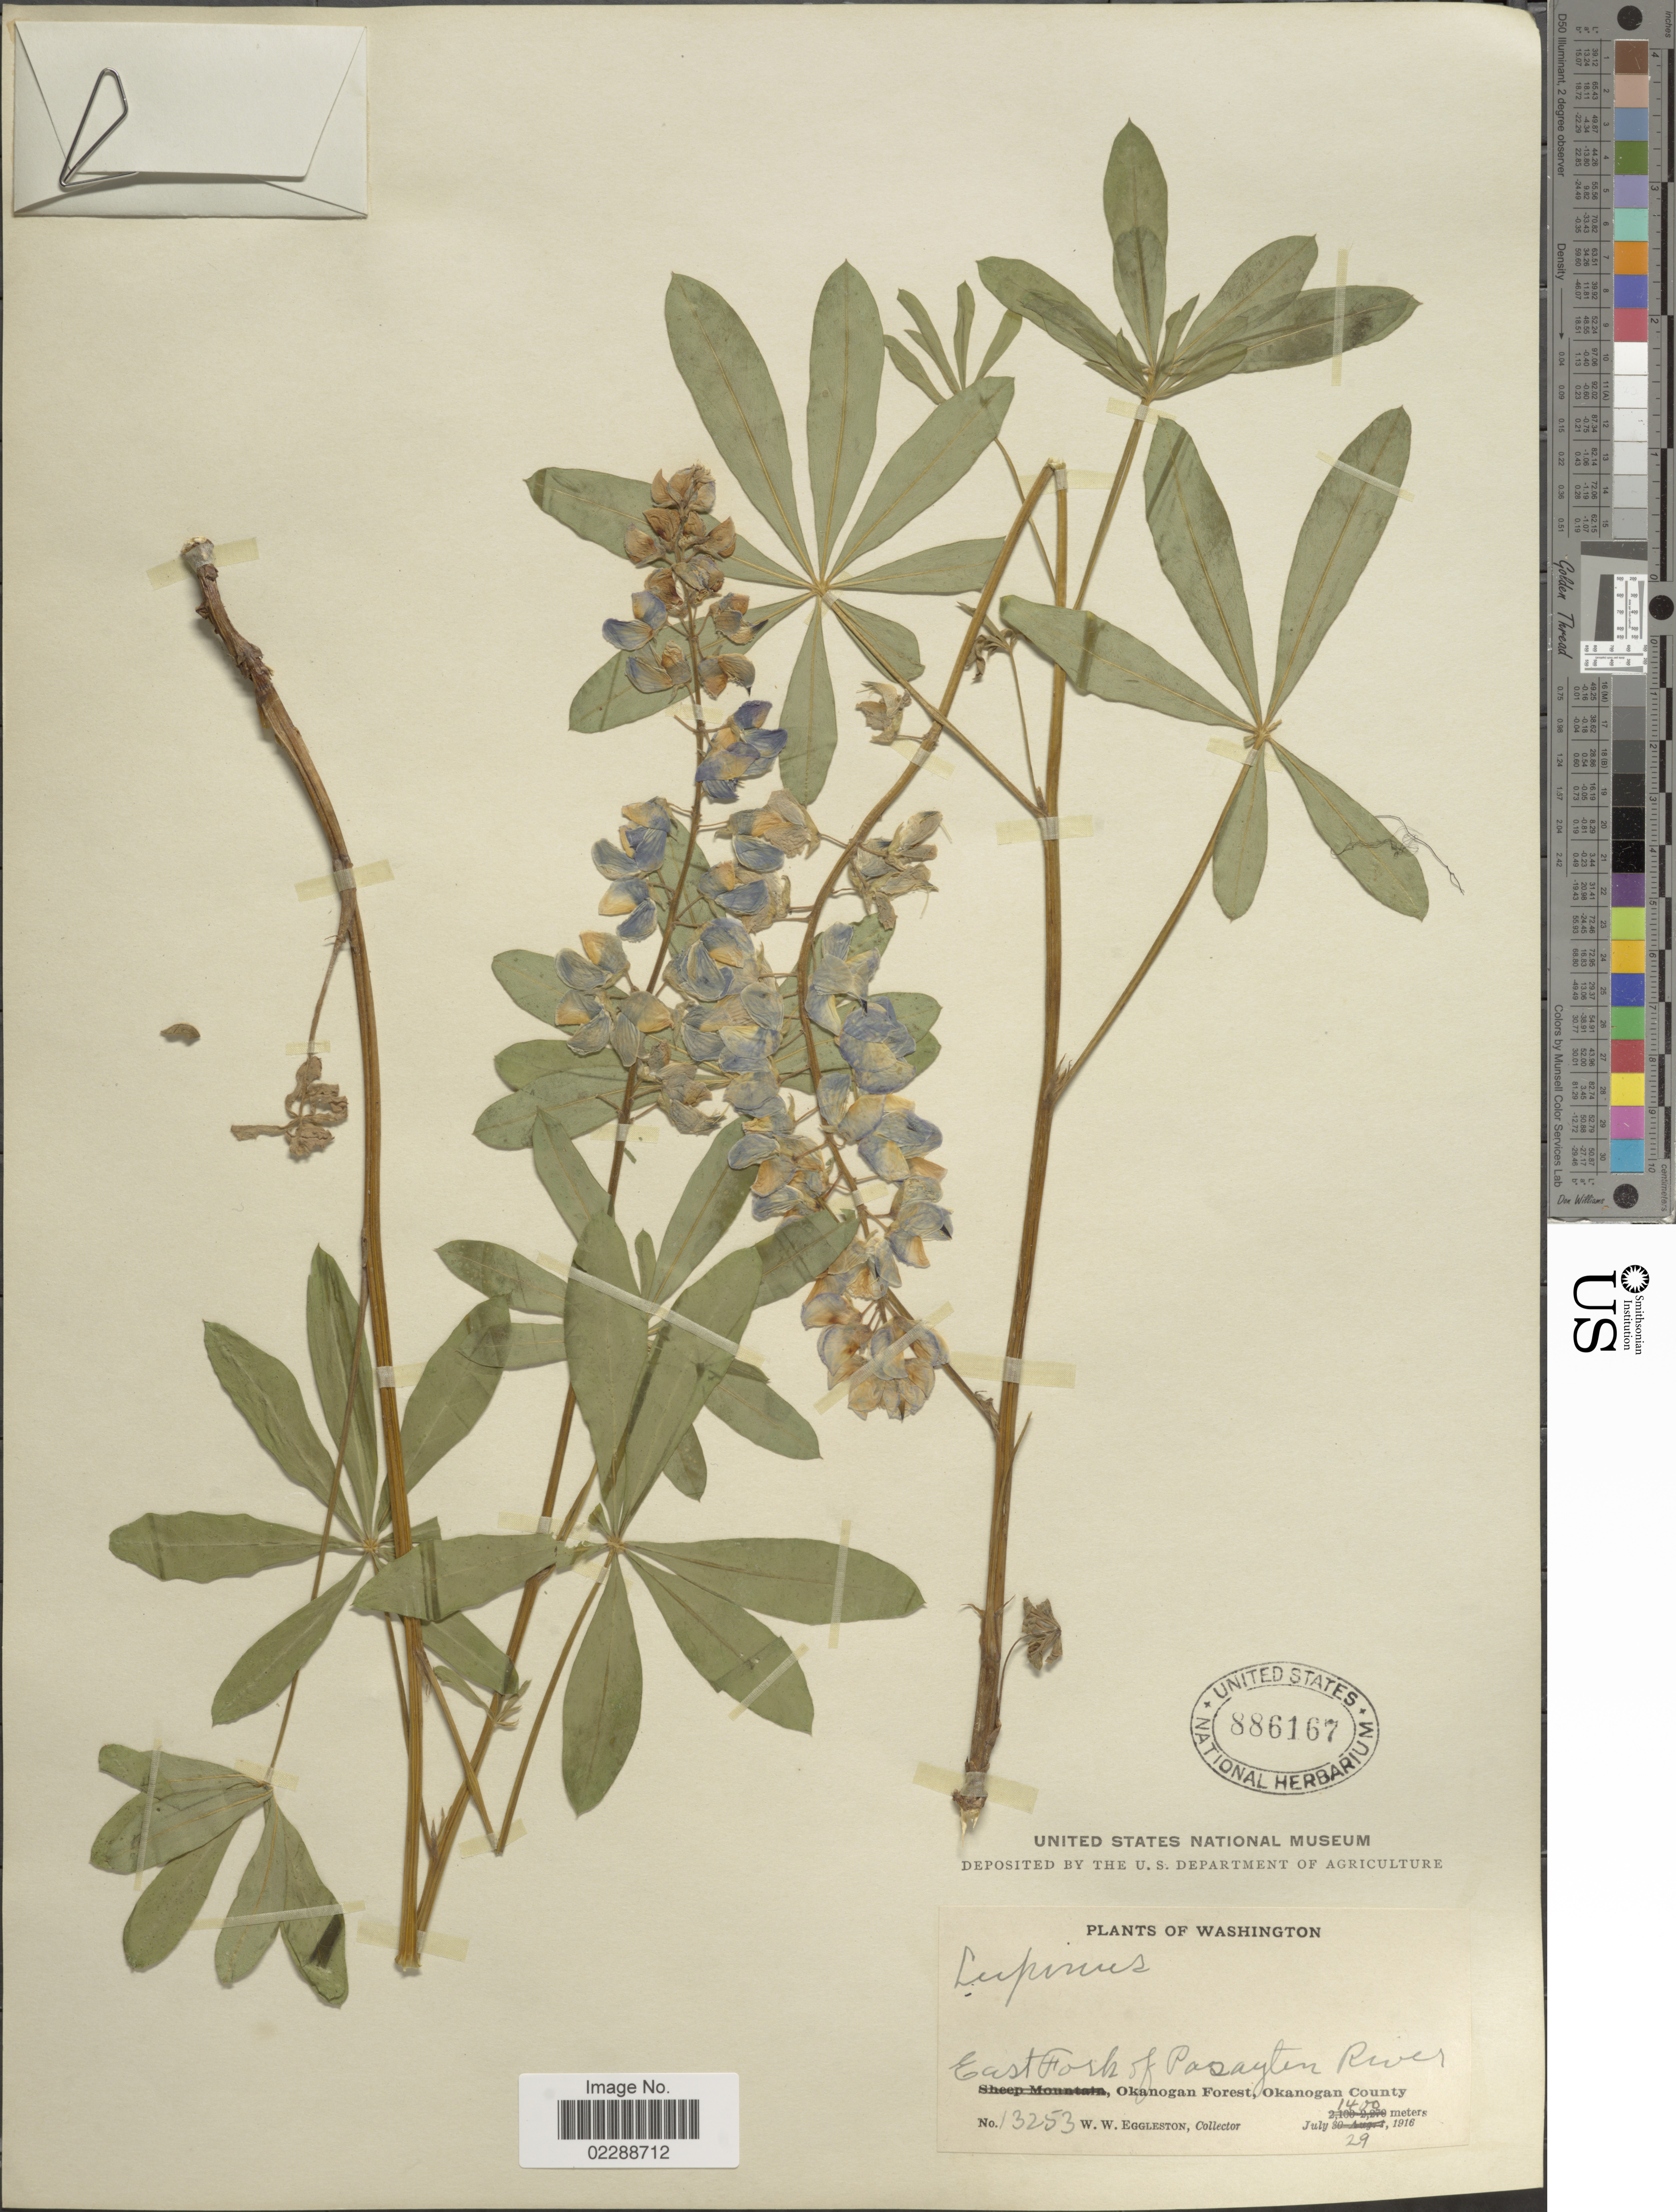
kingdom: Plantae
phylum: Tracheophyta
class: Magnoliopsida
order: Fabales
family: Fabaceae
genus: Lupinus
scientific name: Lupinus sp.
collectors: W. W. Eggleston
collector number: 13253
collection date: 1916-07-29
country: United States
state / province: Washington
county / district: Okanogan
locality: East Fork of Pasayten River, Okanogan Forest, Okanogan County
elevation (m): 1400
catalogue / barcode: US 886167